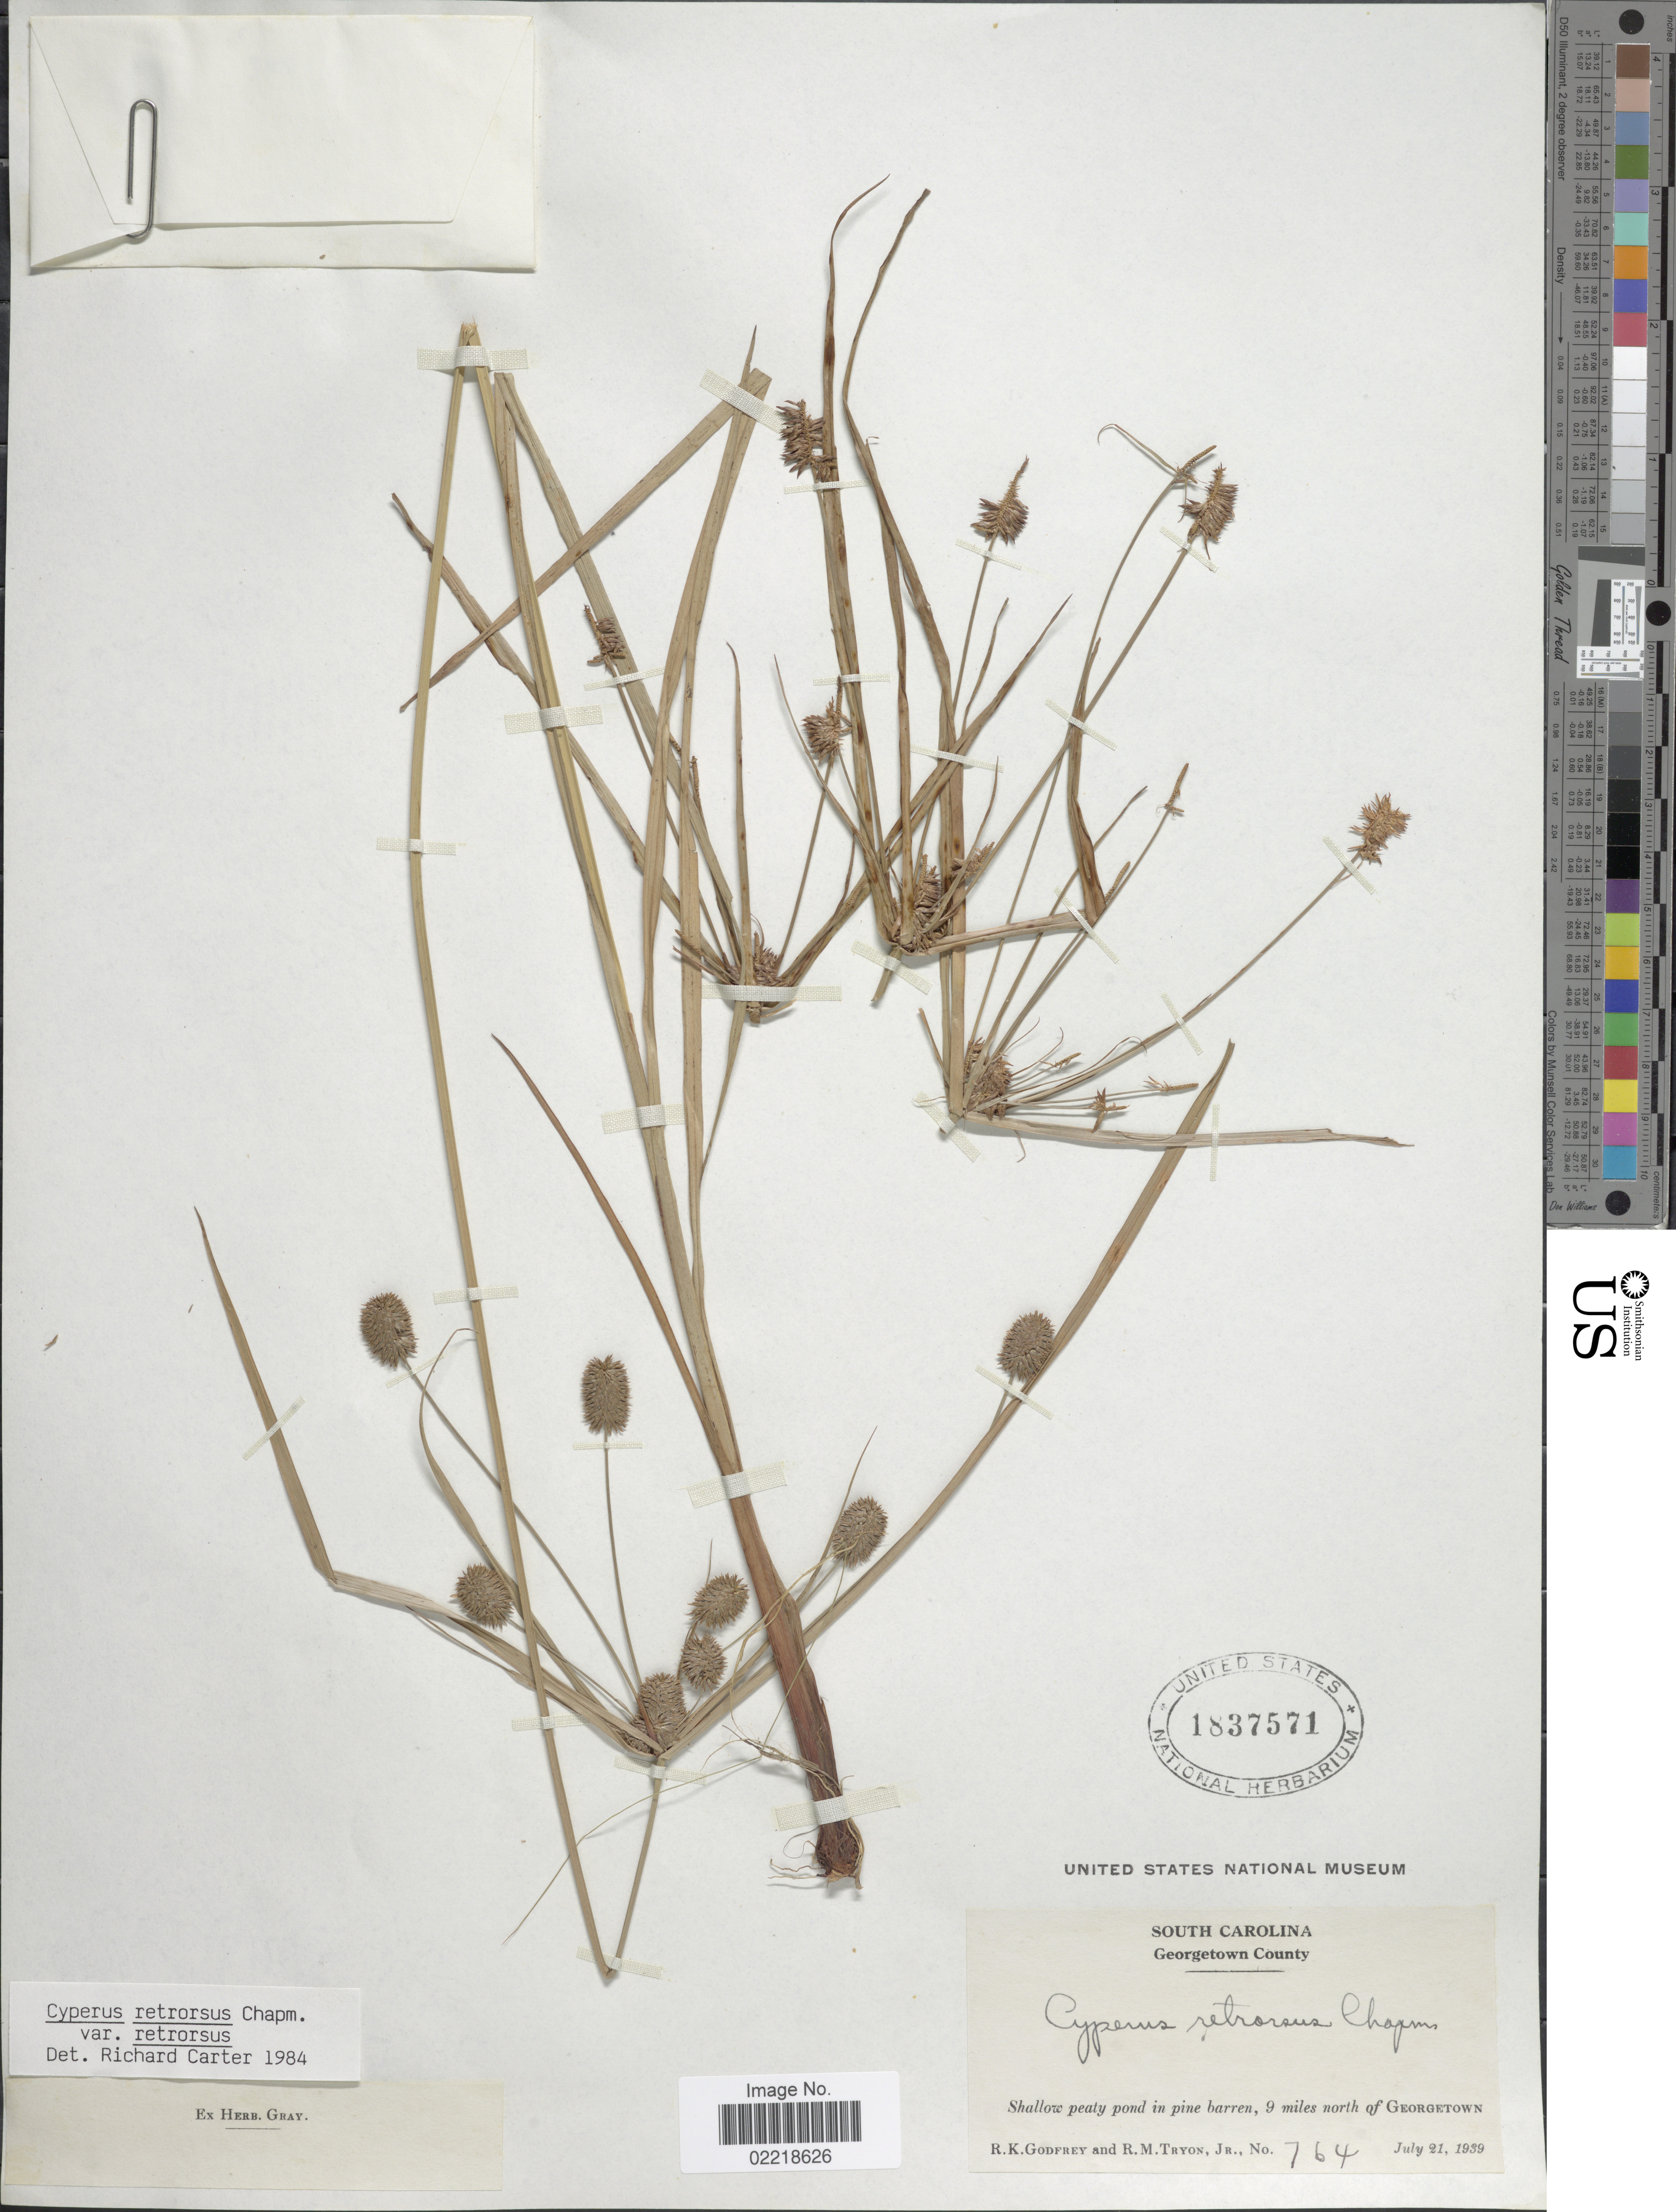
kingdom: Plantae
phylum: Tracheophyta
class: Liliopsida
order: Poales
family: Cyperaceae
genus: Cyperus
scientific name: Cyperus retrorsus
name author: Chapm.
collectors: R. K. Godfrey & R. M. Tryon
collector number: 764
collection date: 1939-07-21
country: United States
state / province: South Carolina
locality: Georgetown County. 9 miles north of Georgetown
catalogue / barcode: US 1837571